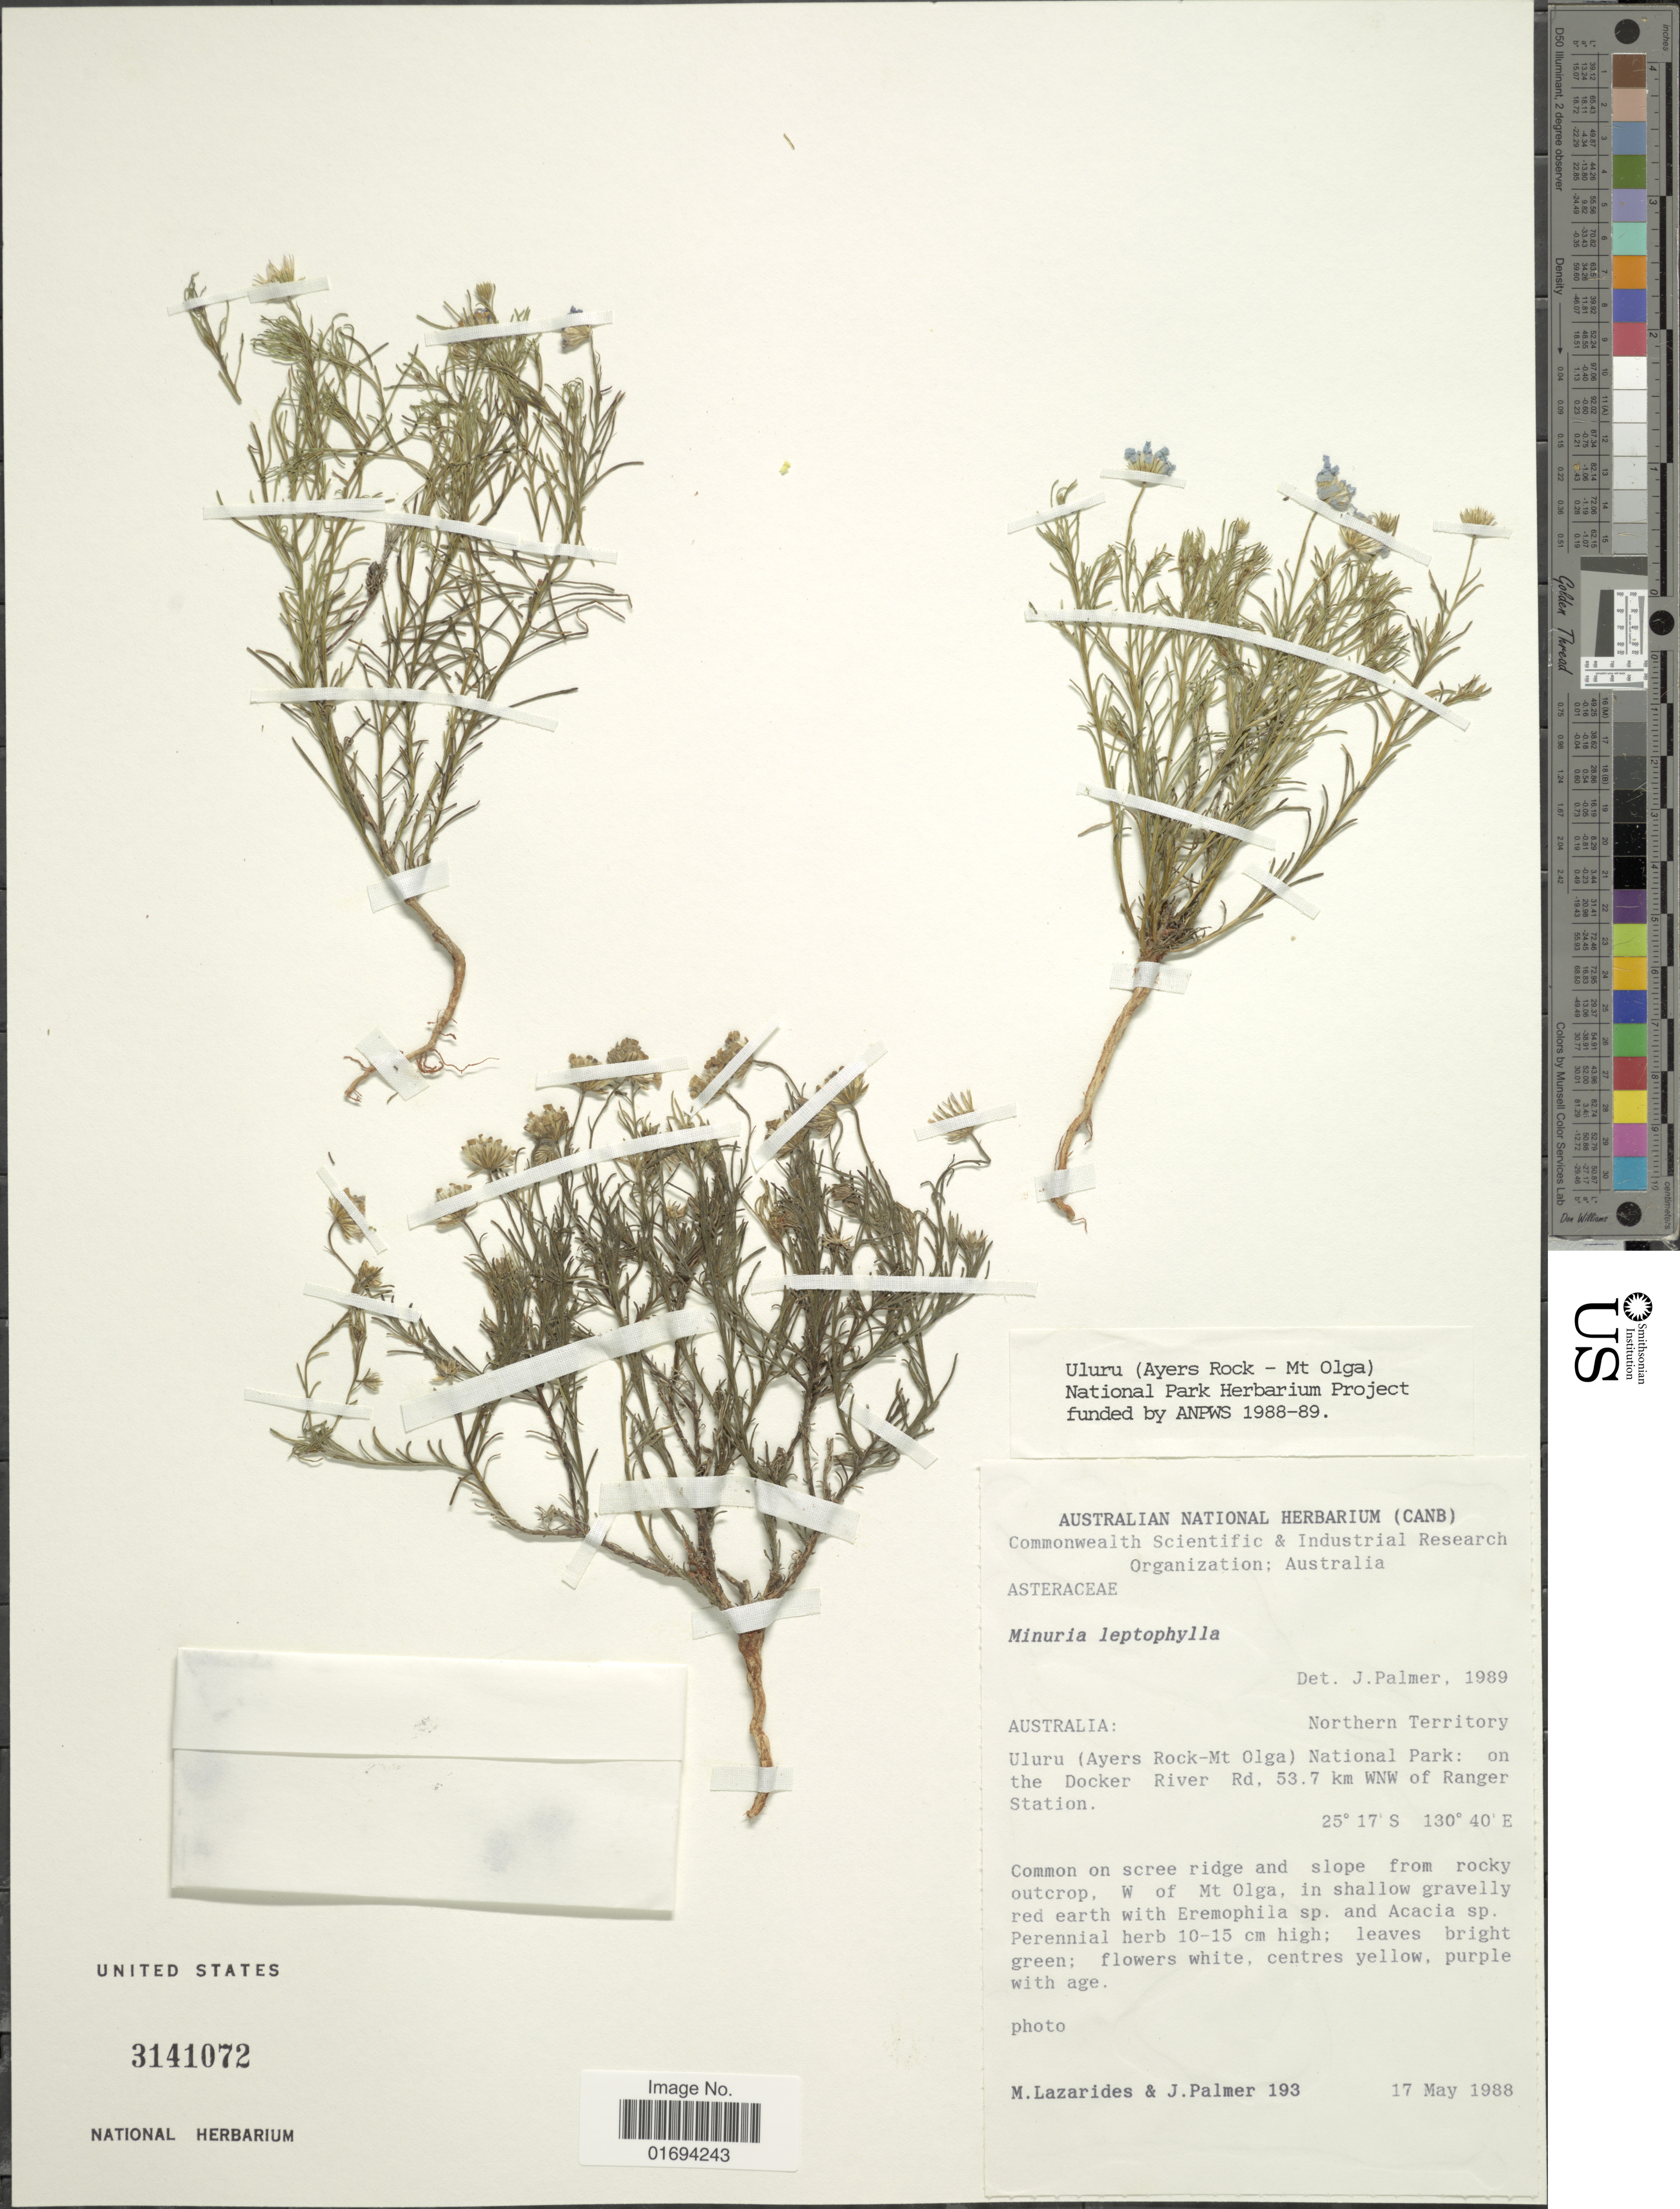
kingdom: Plantae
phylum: Tracheophyta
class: Magnoliopsida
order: Asterales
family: Asteraceae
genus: Minuria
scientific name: Minuria leptophylla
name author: DC.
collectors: M. Lazarides & J. Palmer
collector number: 193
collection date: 1988-05-17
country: Australia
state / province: Northern Territory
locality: Northern Territory, Uluru (Ayers Rock-Mt Olga) National Park: on the Docker River Rd, 53.7 km WNW of Ranger Station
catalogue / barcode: US 3141072